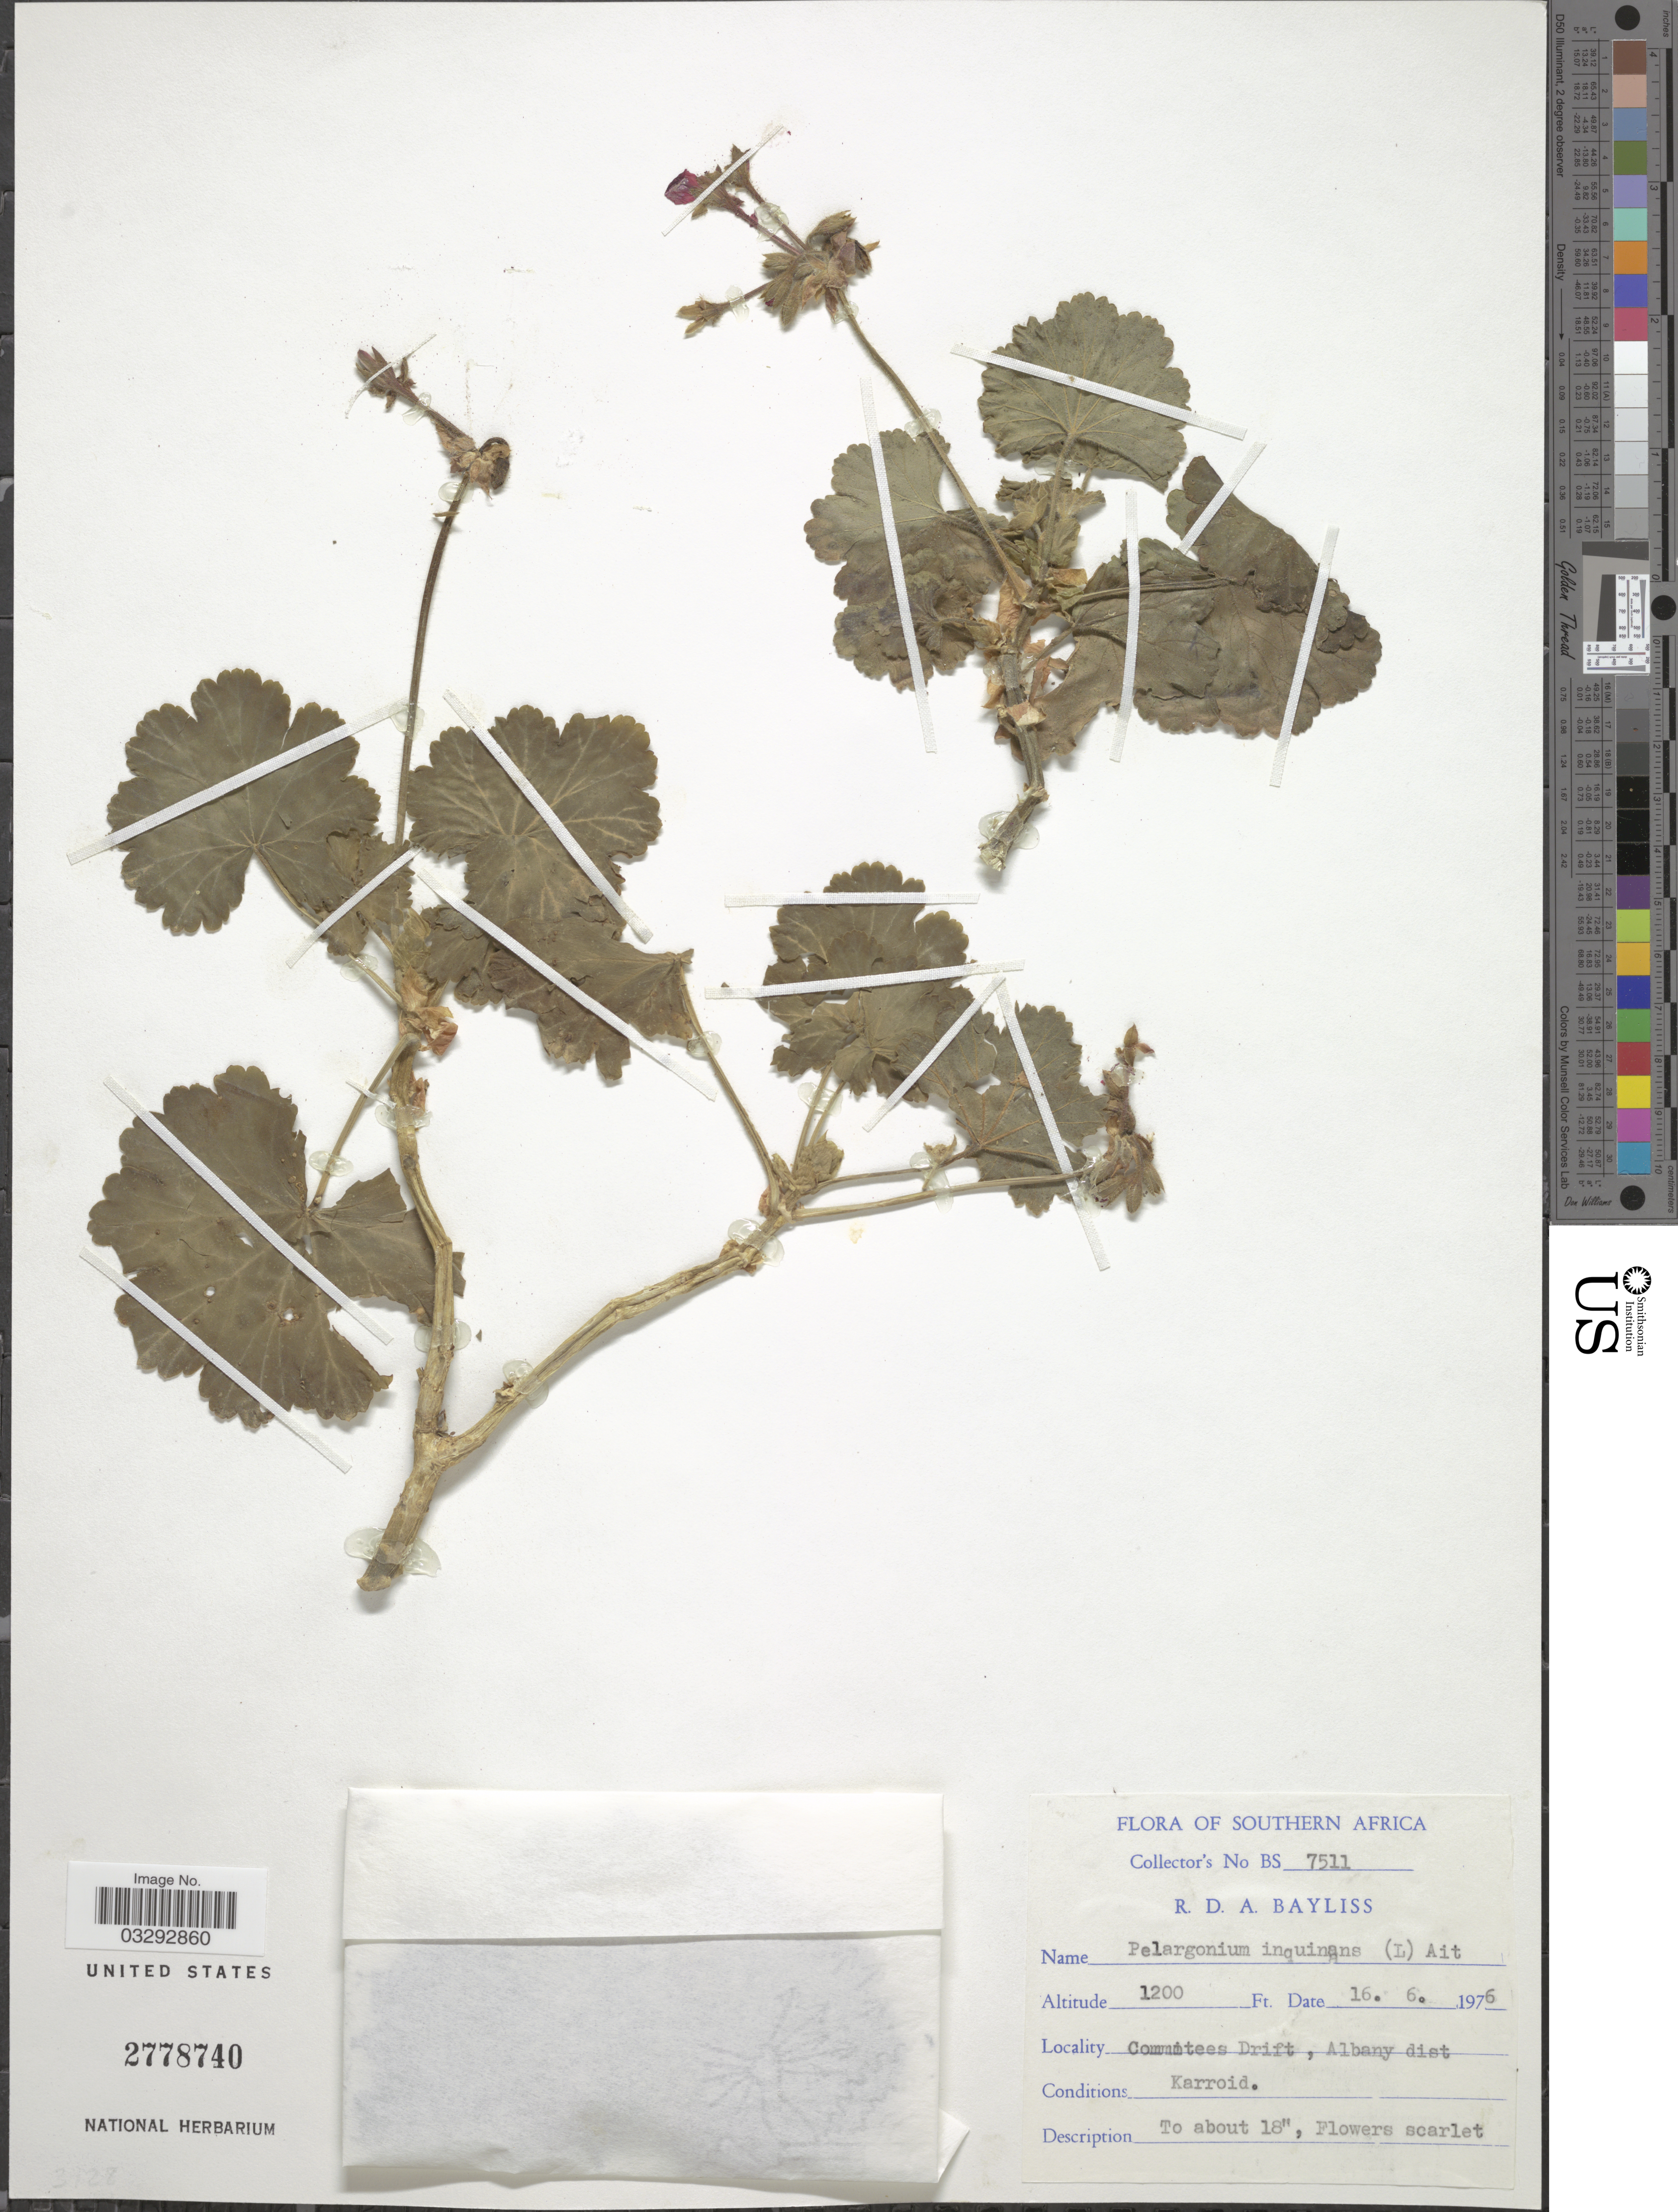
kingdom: Plantae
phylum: Tracheophyta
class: Magnoliopsida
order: Geraniales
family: Geraniaceae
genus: Pelargonium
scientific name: Pelargonium inquinans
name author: (L.) L'Hér.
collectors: R. Bayliss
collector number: BS7511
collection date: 1976-06-16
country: South Africa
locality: Southern Africa, Commitees Drift, Albany dist.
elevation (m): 366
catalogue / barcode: US 2778740